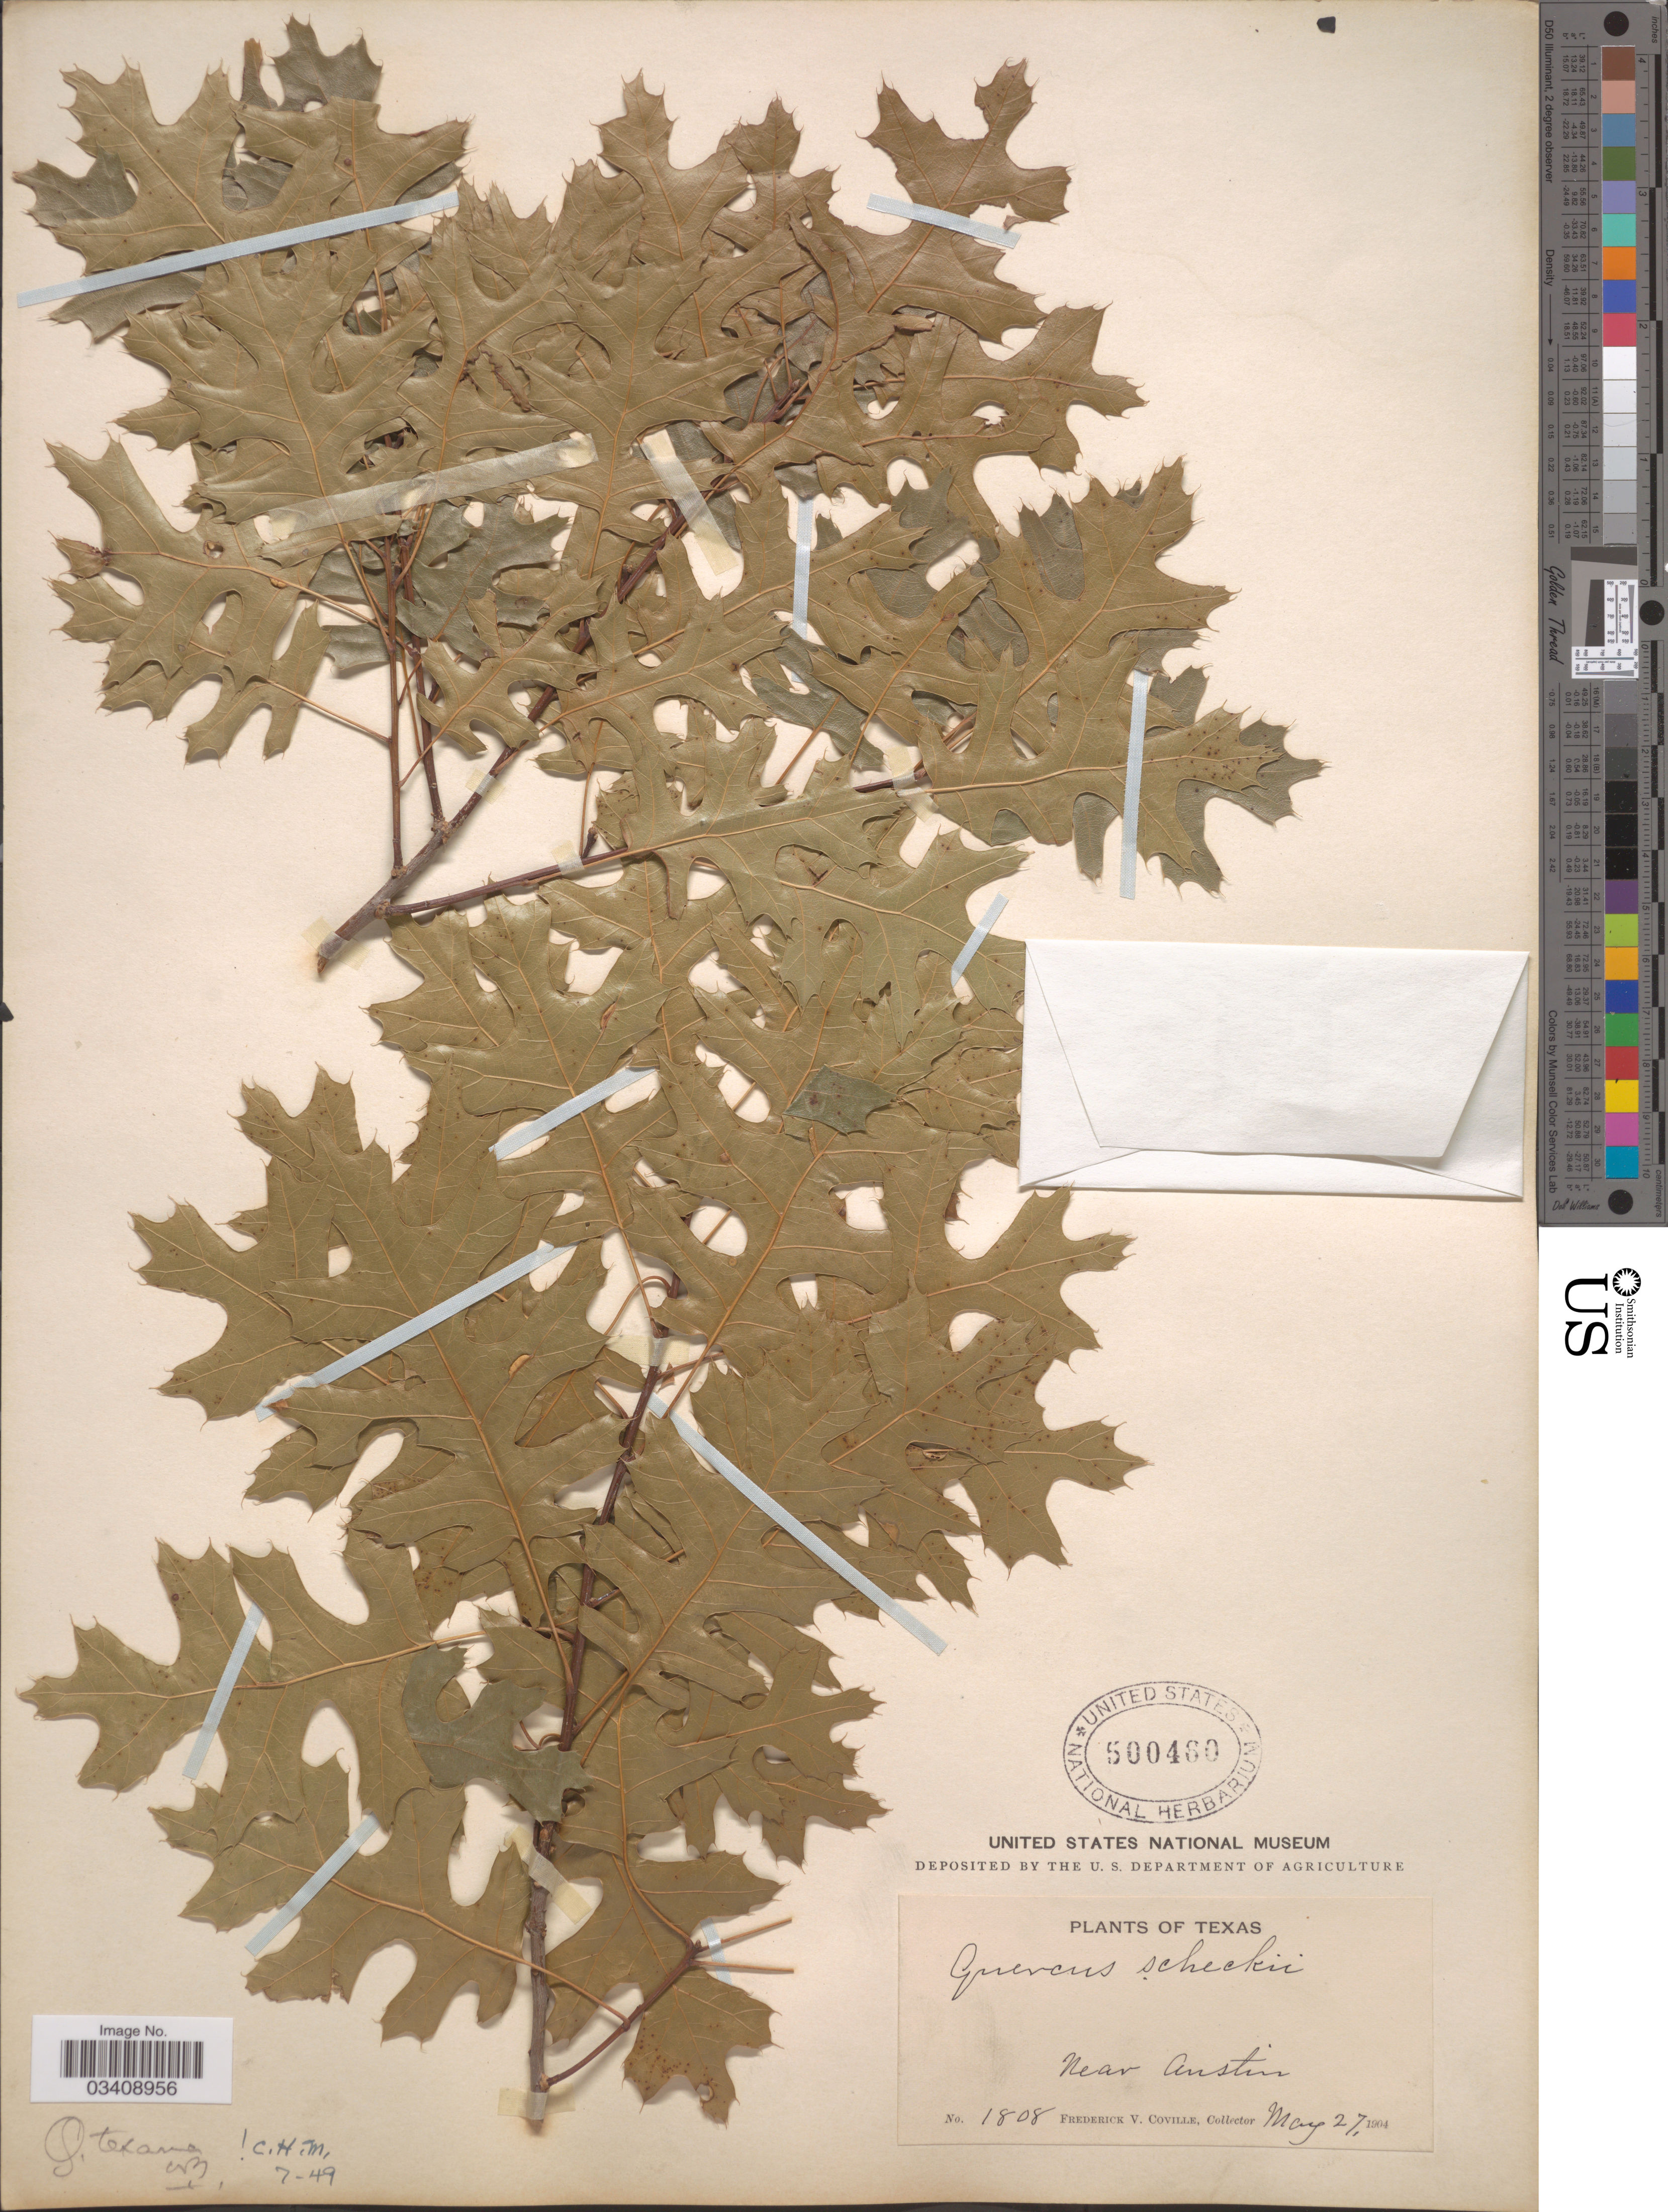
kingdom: Plantae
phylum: Tracheophyta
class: Magnoliopsida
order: Fagales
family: Fagaceae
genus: Quercus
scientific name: Quercus texana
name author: Buckley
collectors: F. V. Coville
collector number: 1808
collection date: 1904-05-27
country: United States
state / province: Texas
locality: Near Austin.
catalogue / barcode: US 500460